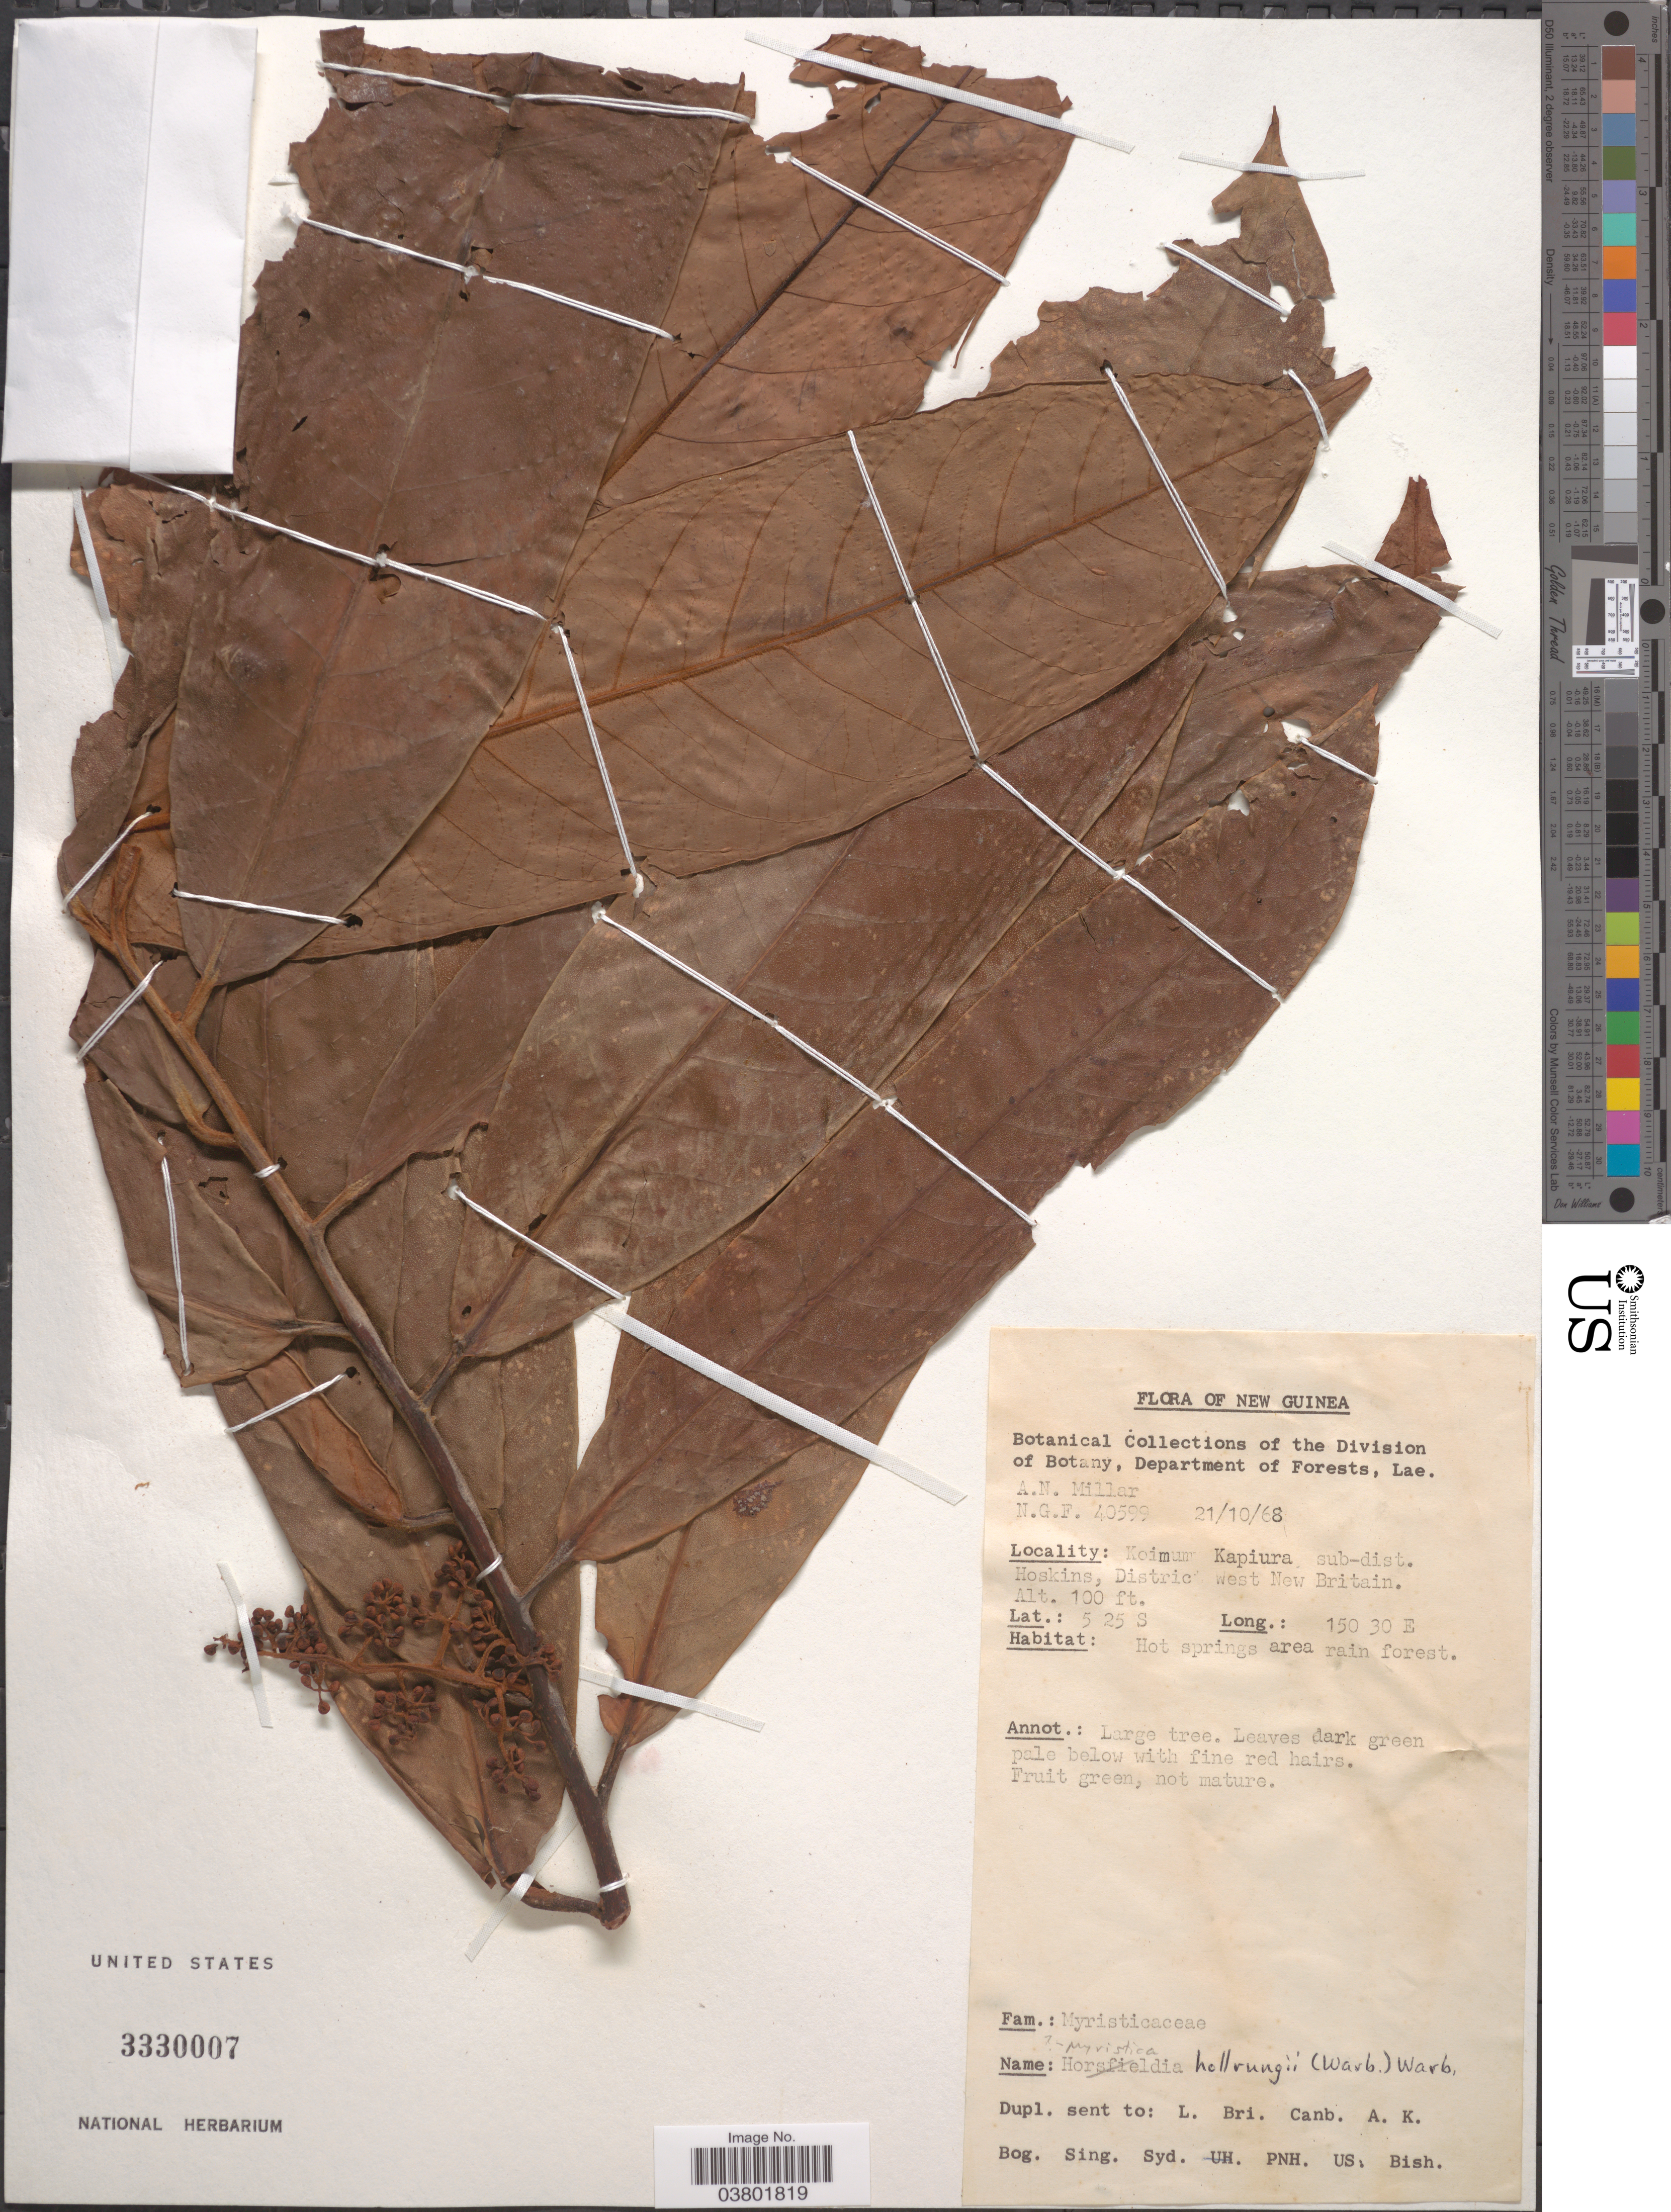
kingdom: Plantae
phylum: Tracheophyta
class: Magnoliopsida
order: Magnoliales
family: Myristicaceae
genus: Myristica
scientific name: Myristica hollrungii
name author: Warb.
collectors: A. Millar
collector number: NGF40599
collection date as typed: Transcribed d/m/y: 21/10/68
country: Papua New Guinea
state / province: West New Britain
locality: New Guinea. Koimumu Kapiura sub-dist. Hoskins, District West New Britain. Hot springs area rain forest.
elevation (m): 30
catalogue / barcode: US 3330007